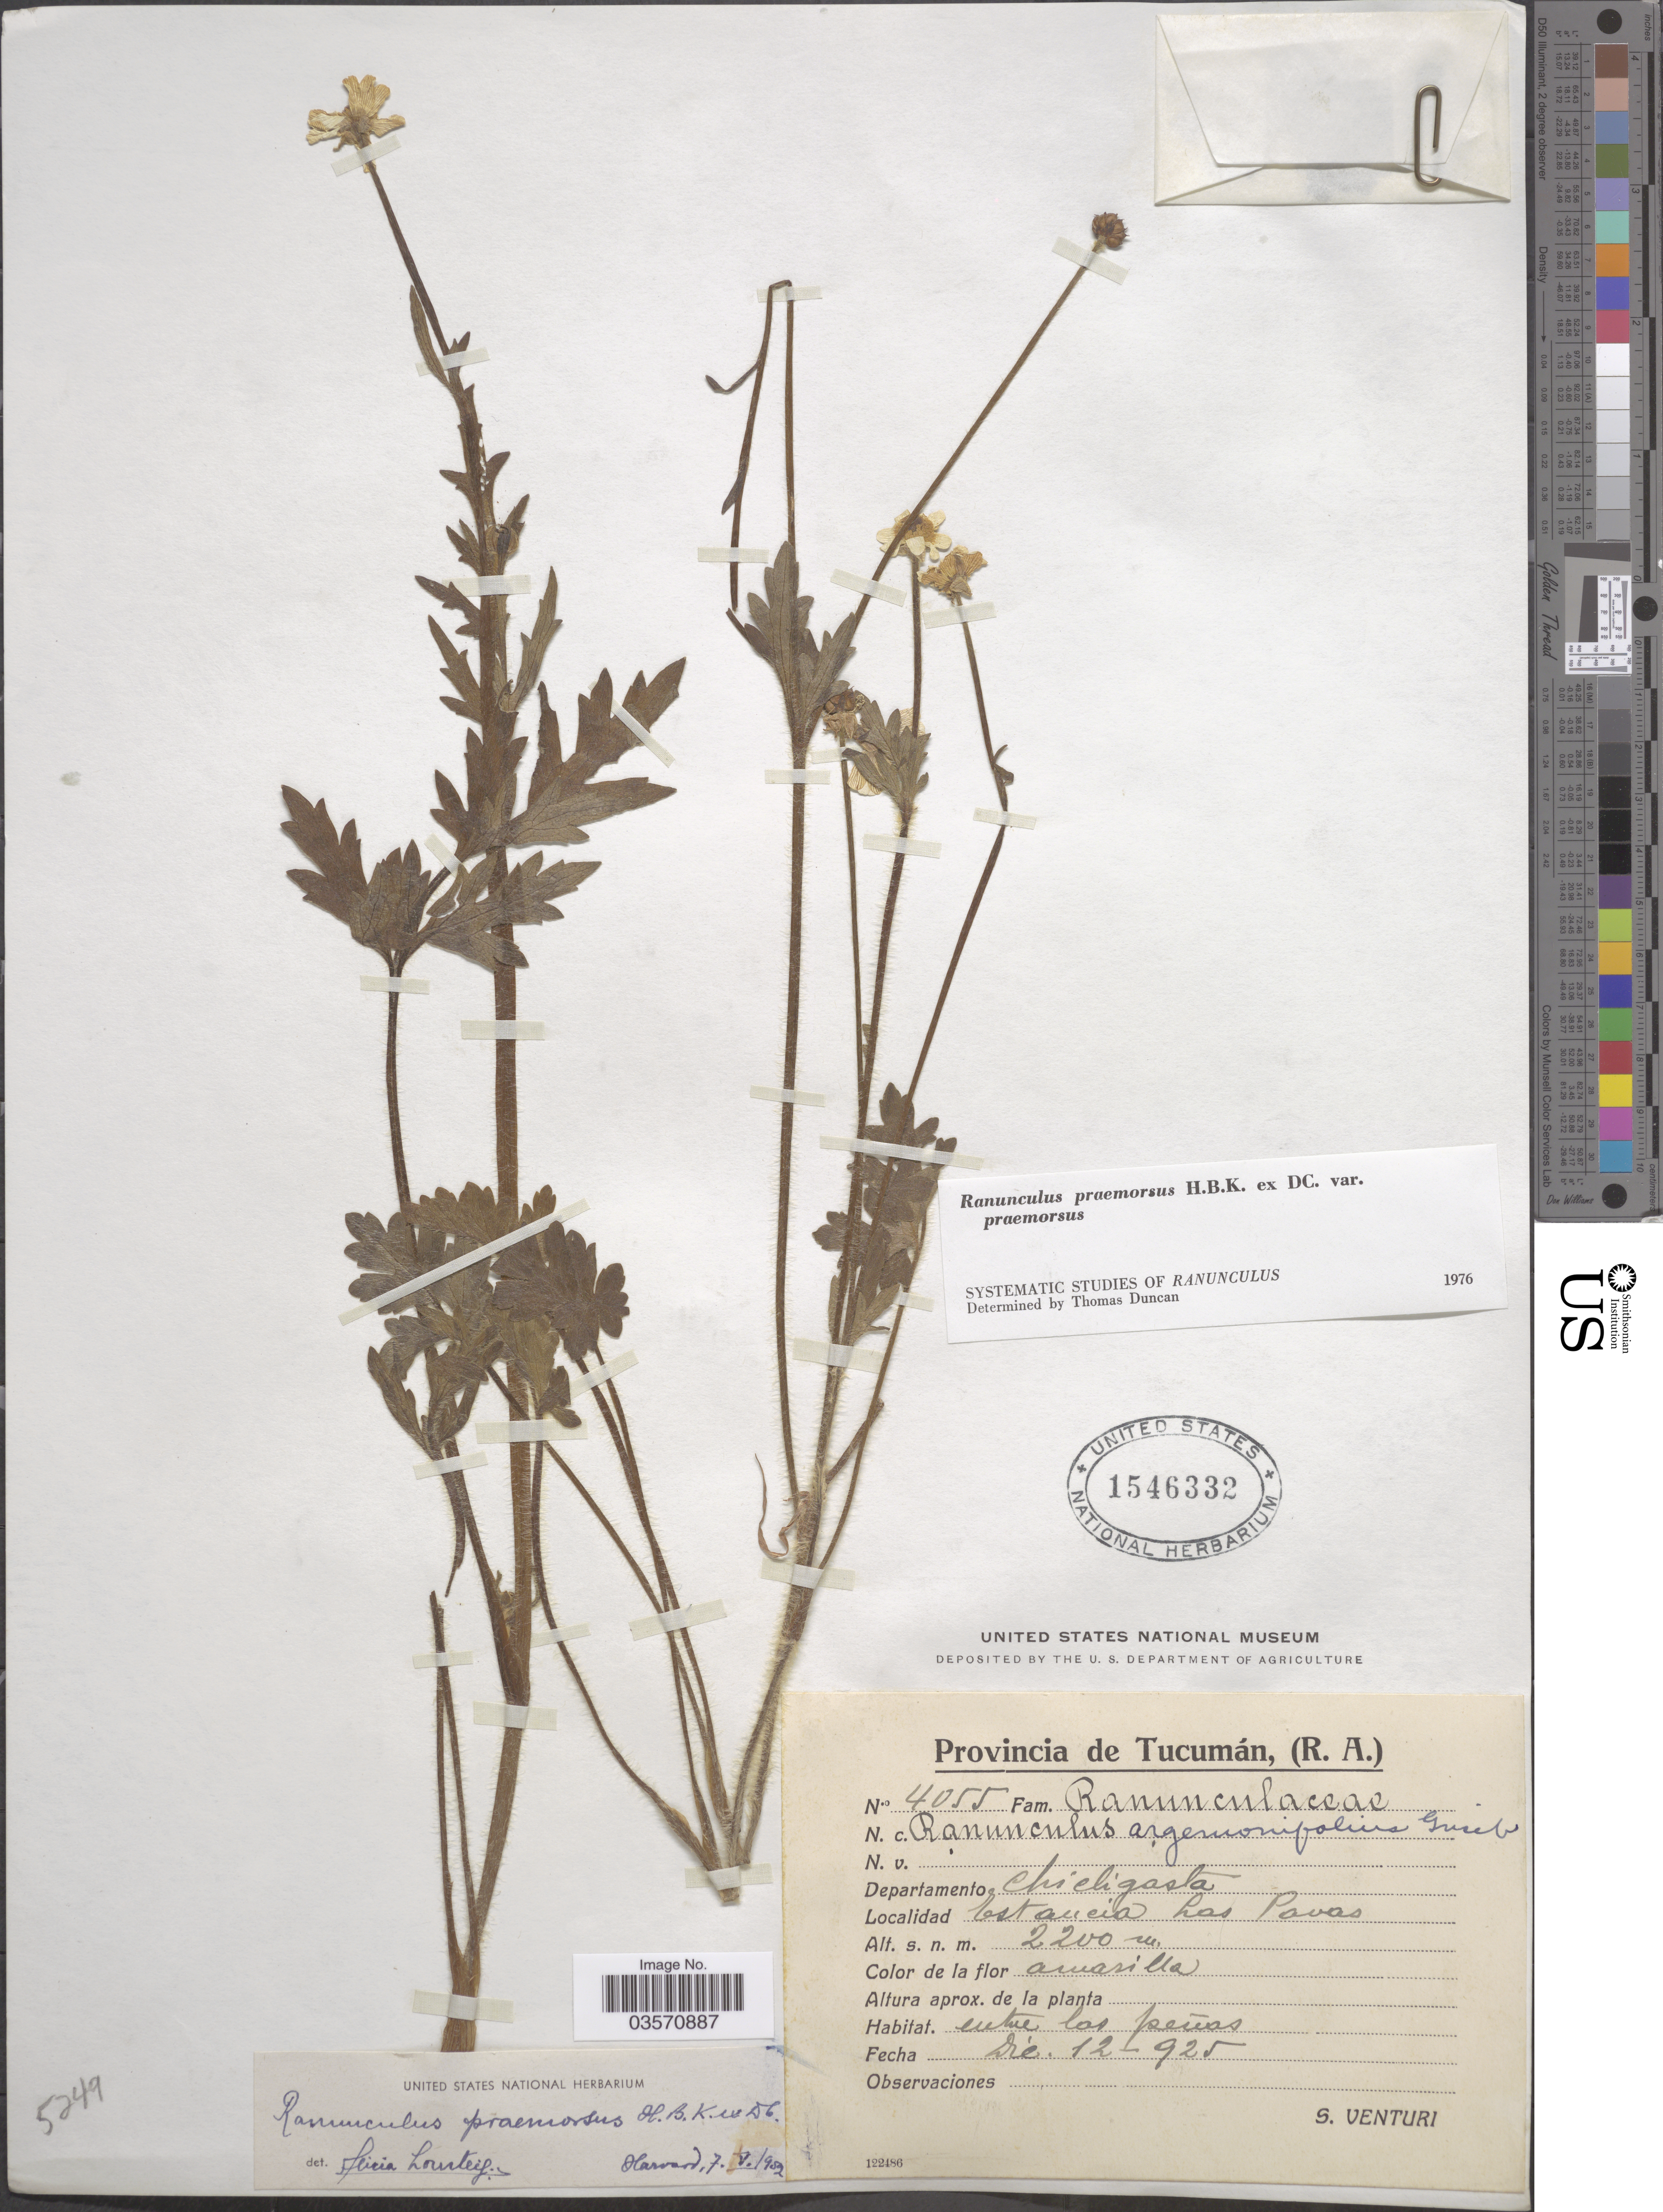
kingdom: Plantae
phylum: Tracheophyta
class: Magnoliopsida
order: Ranunculales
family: Ranunculaceae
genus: Ranunculus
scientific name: Ranunculus praemorsus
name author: Kunth ex DC.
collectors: S. Venturi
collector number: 4055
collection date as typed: Transcribed d/m/y: 12/12/925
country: Argentina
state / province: Tucuman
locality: Departamento Chichigasta. Estancia Las Pavas.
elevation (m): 2200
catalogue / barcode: US 1546332